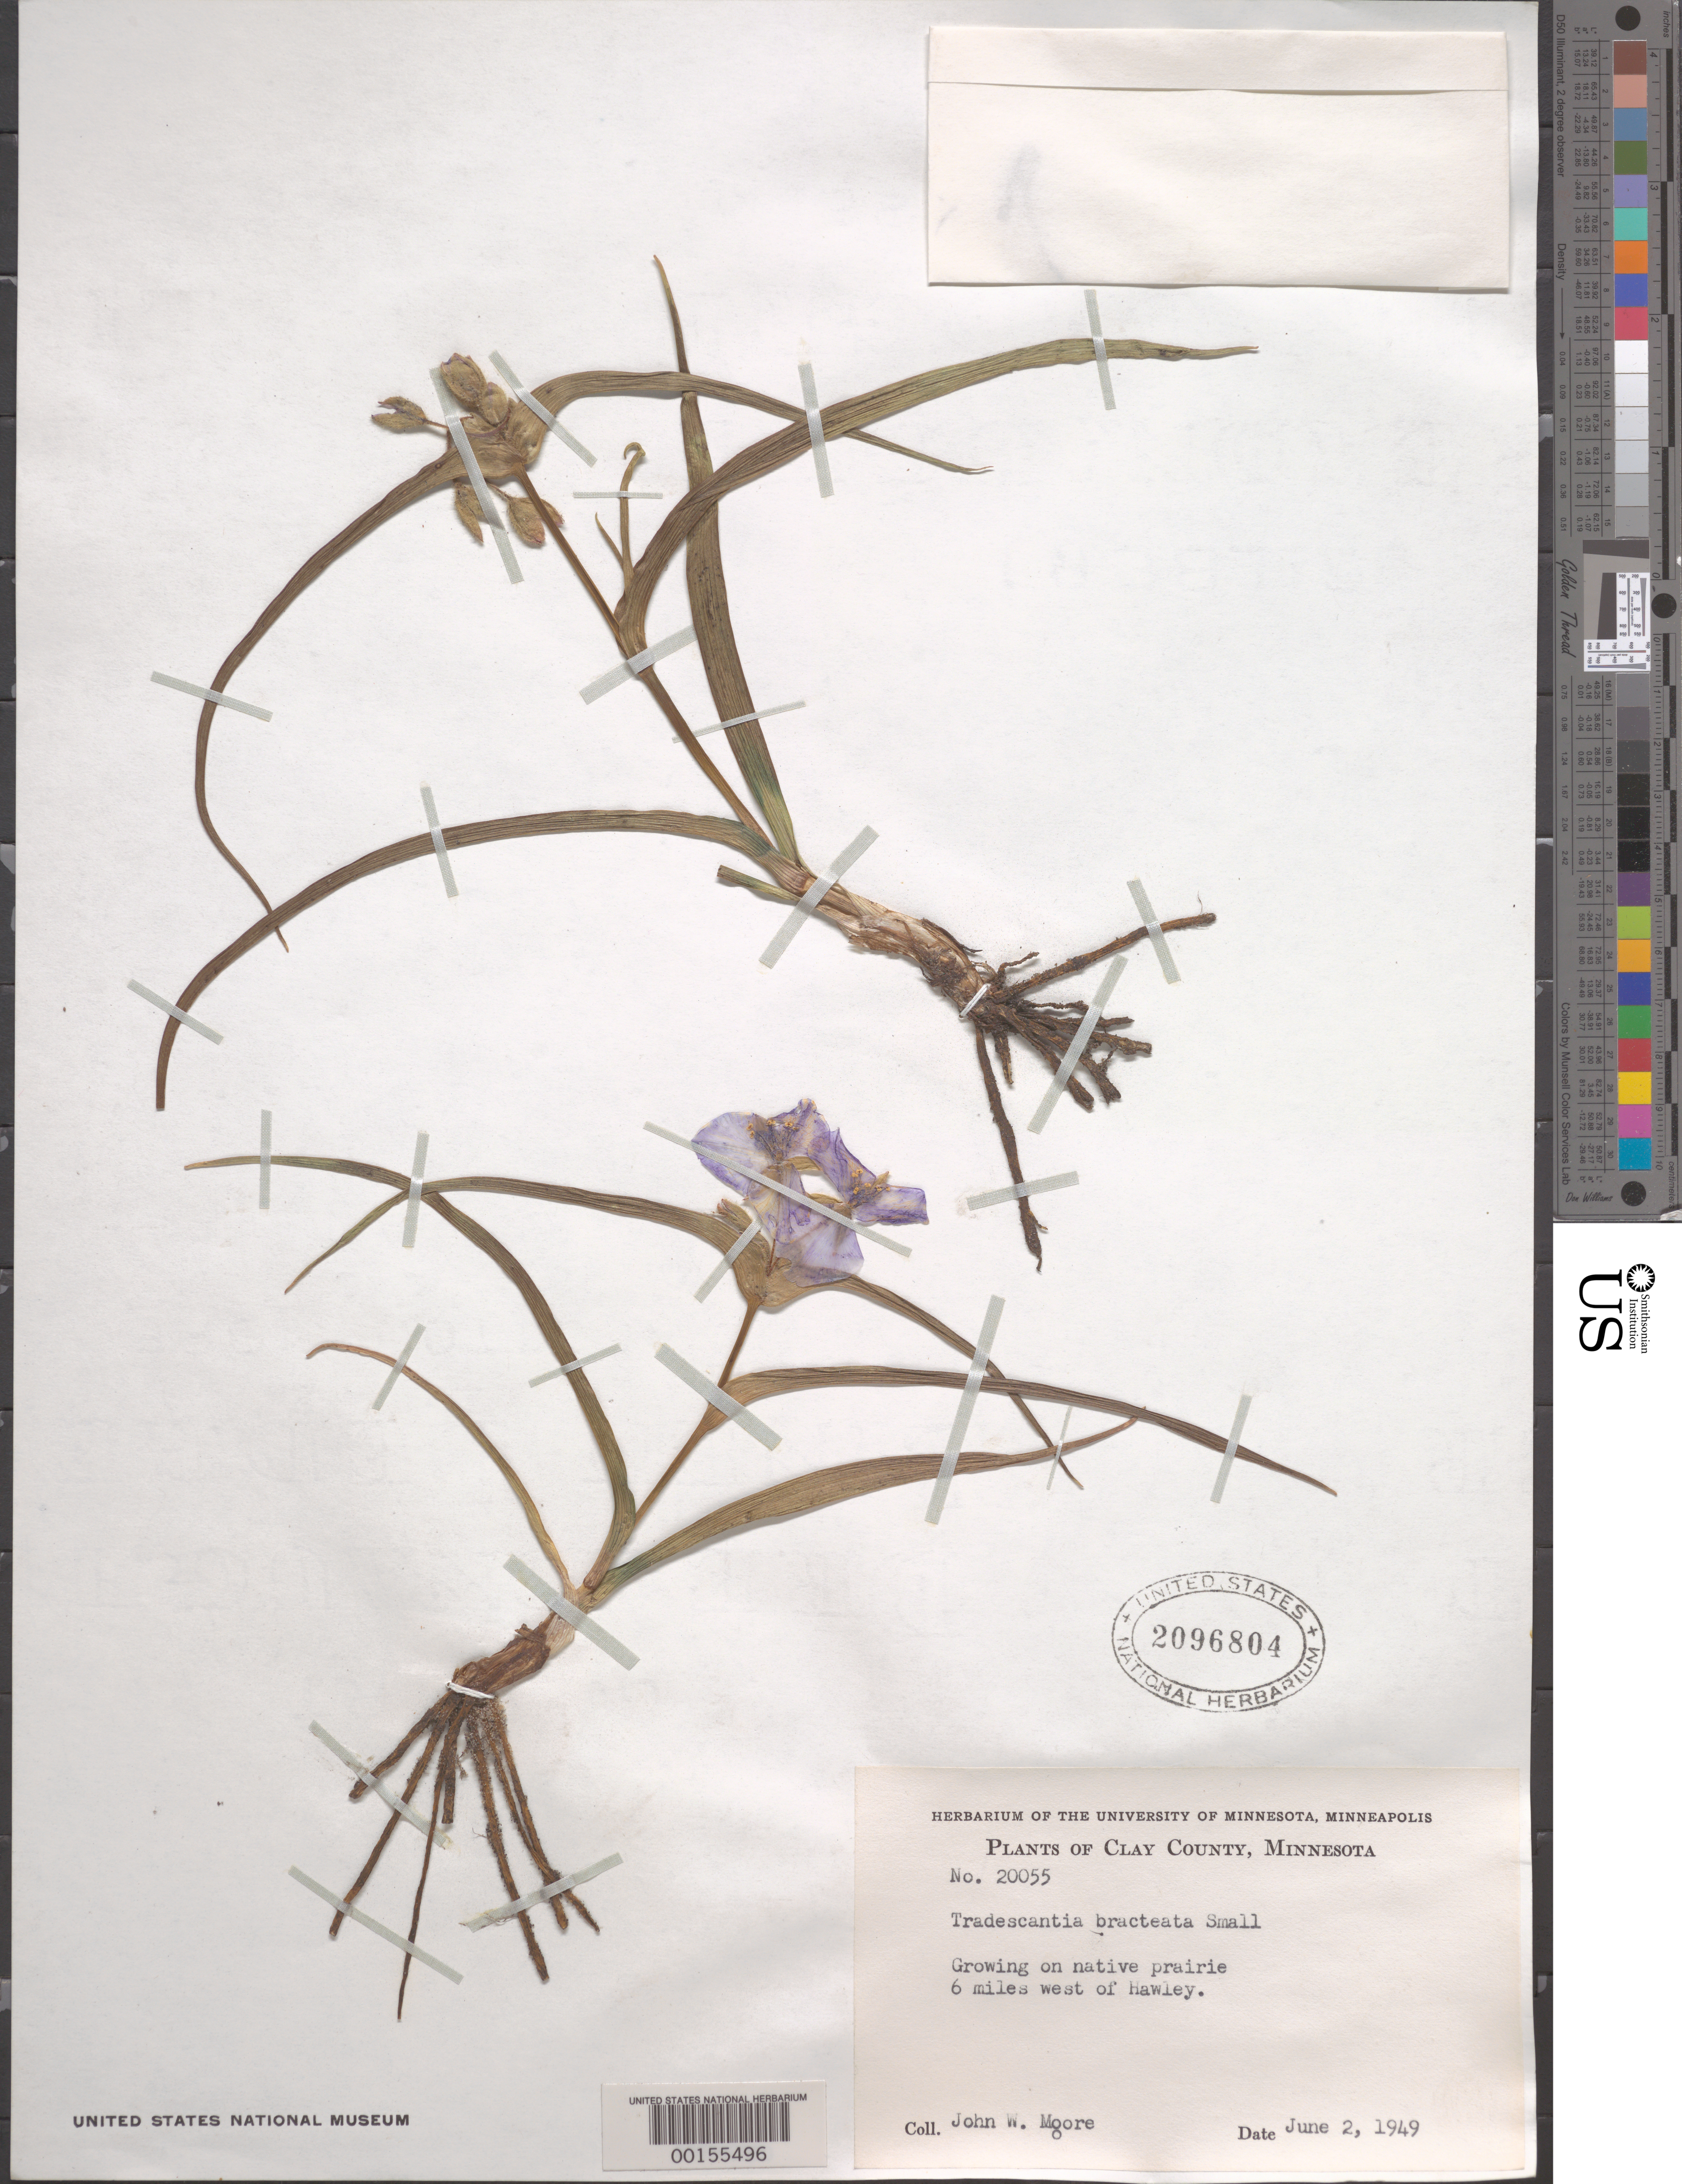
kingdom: Plantae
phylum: Tracheophyta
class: Liliopsida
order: Commelinales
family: Commelinaceae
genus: Tradescantia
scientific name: Tradescantia bracteata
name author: Small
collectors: J. W. Moore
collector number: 20055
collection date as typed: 02 Jun 1949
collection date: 1949-06-02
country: United States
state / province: Minnesota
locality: W of hawley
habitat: Native prairie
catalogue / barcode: US 2096804